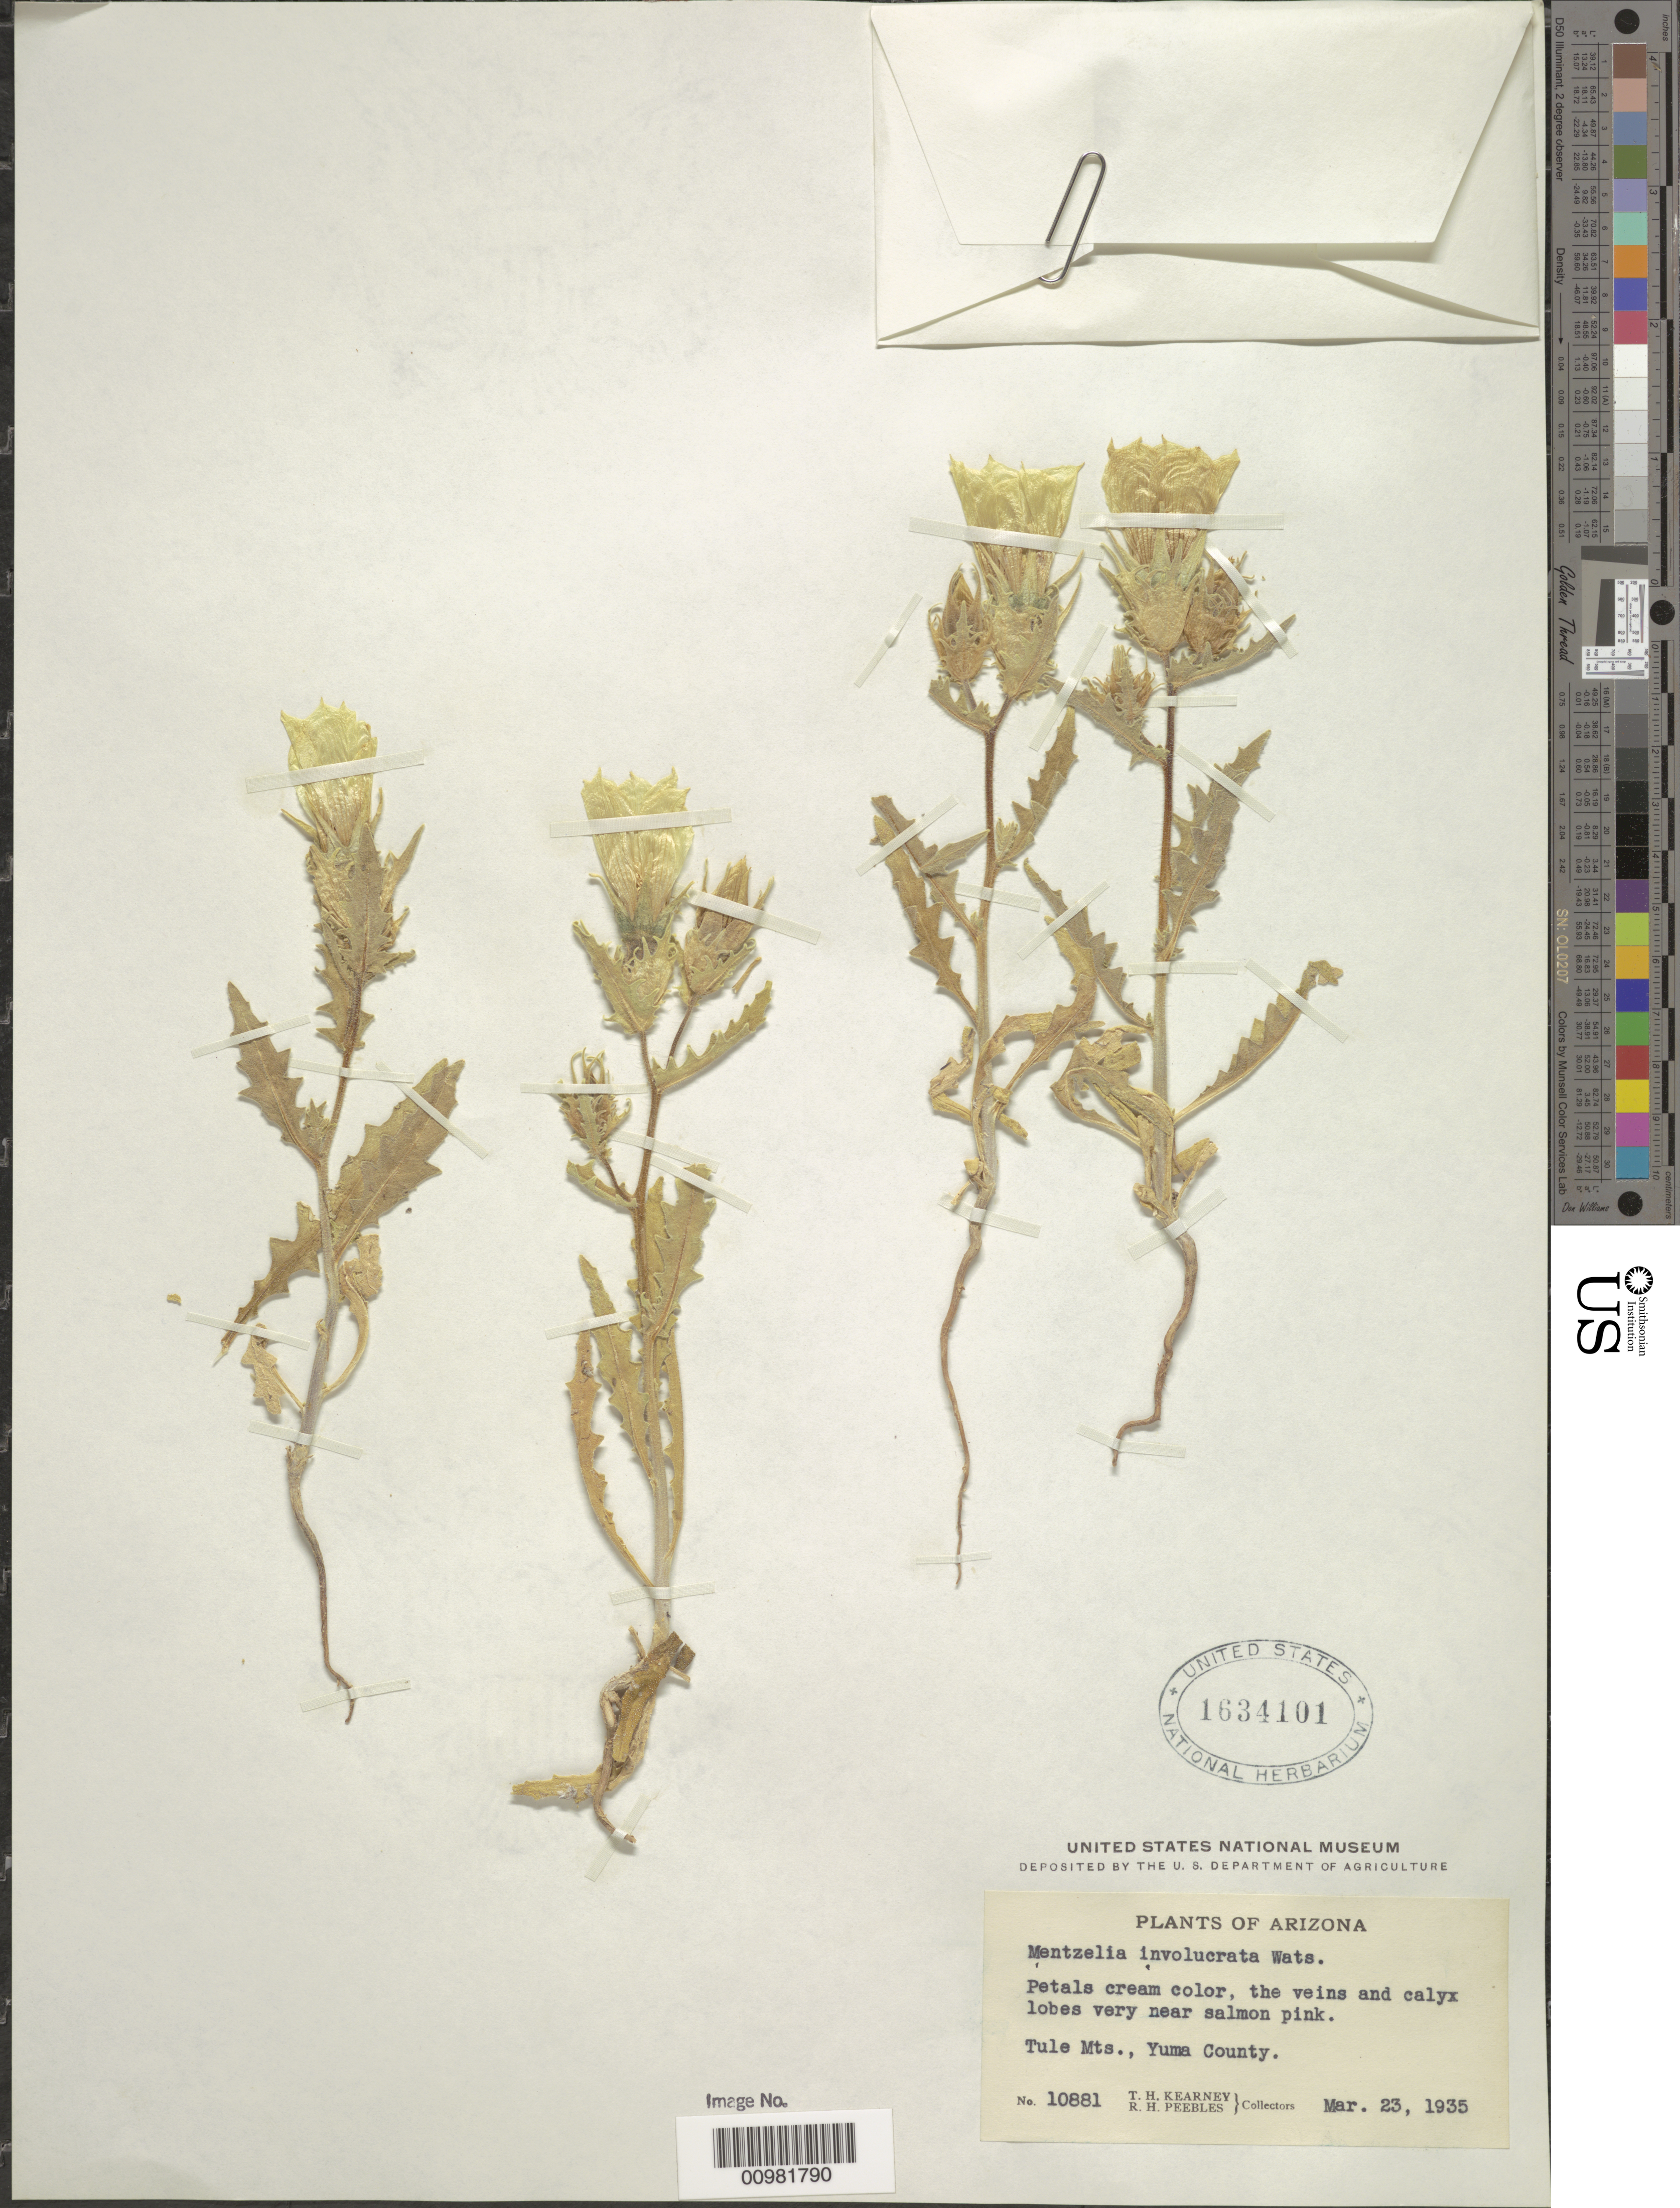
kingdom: Plantae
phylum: Tracheophyta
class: Magnoliopsida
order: Cornales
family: Loasaceae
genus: Mentzelia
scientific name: Mentzelia involucrata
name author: S. Watson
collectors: T. H. Kearney & R. H. Peebles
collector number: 10881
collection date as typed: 23 Mar 1935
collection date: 1935-03-23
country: United States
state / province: Arizona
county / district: Yuma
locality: Tule Mts.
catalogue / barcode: US 1634101